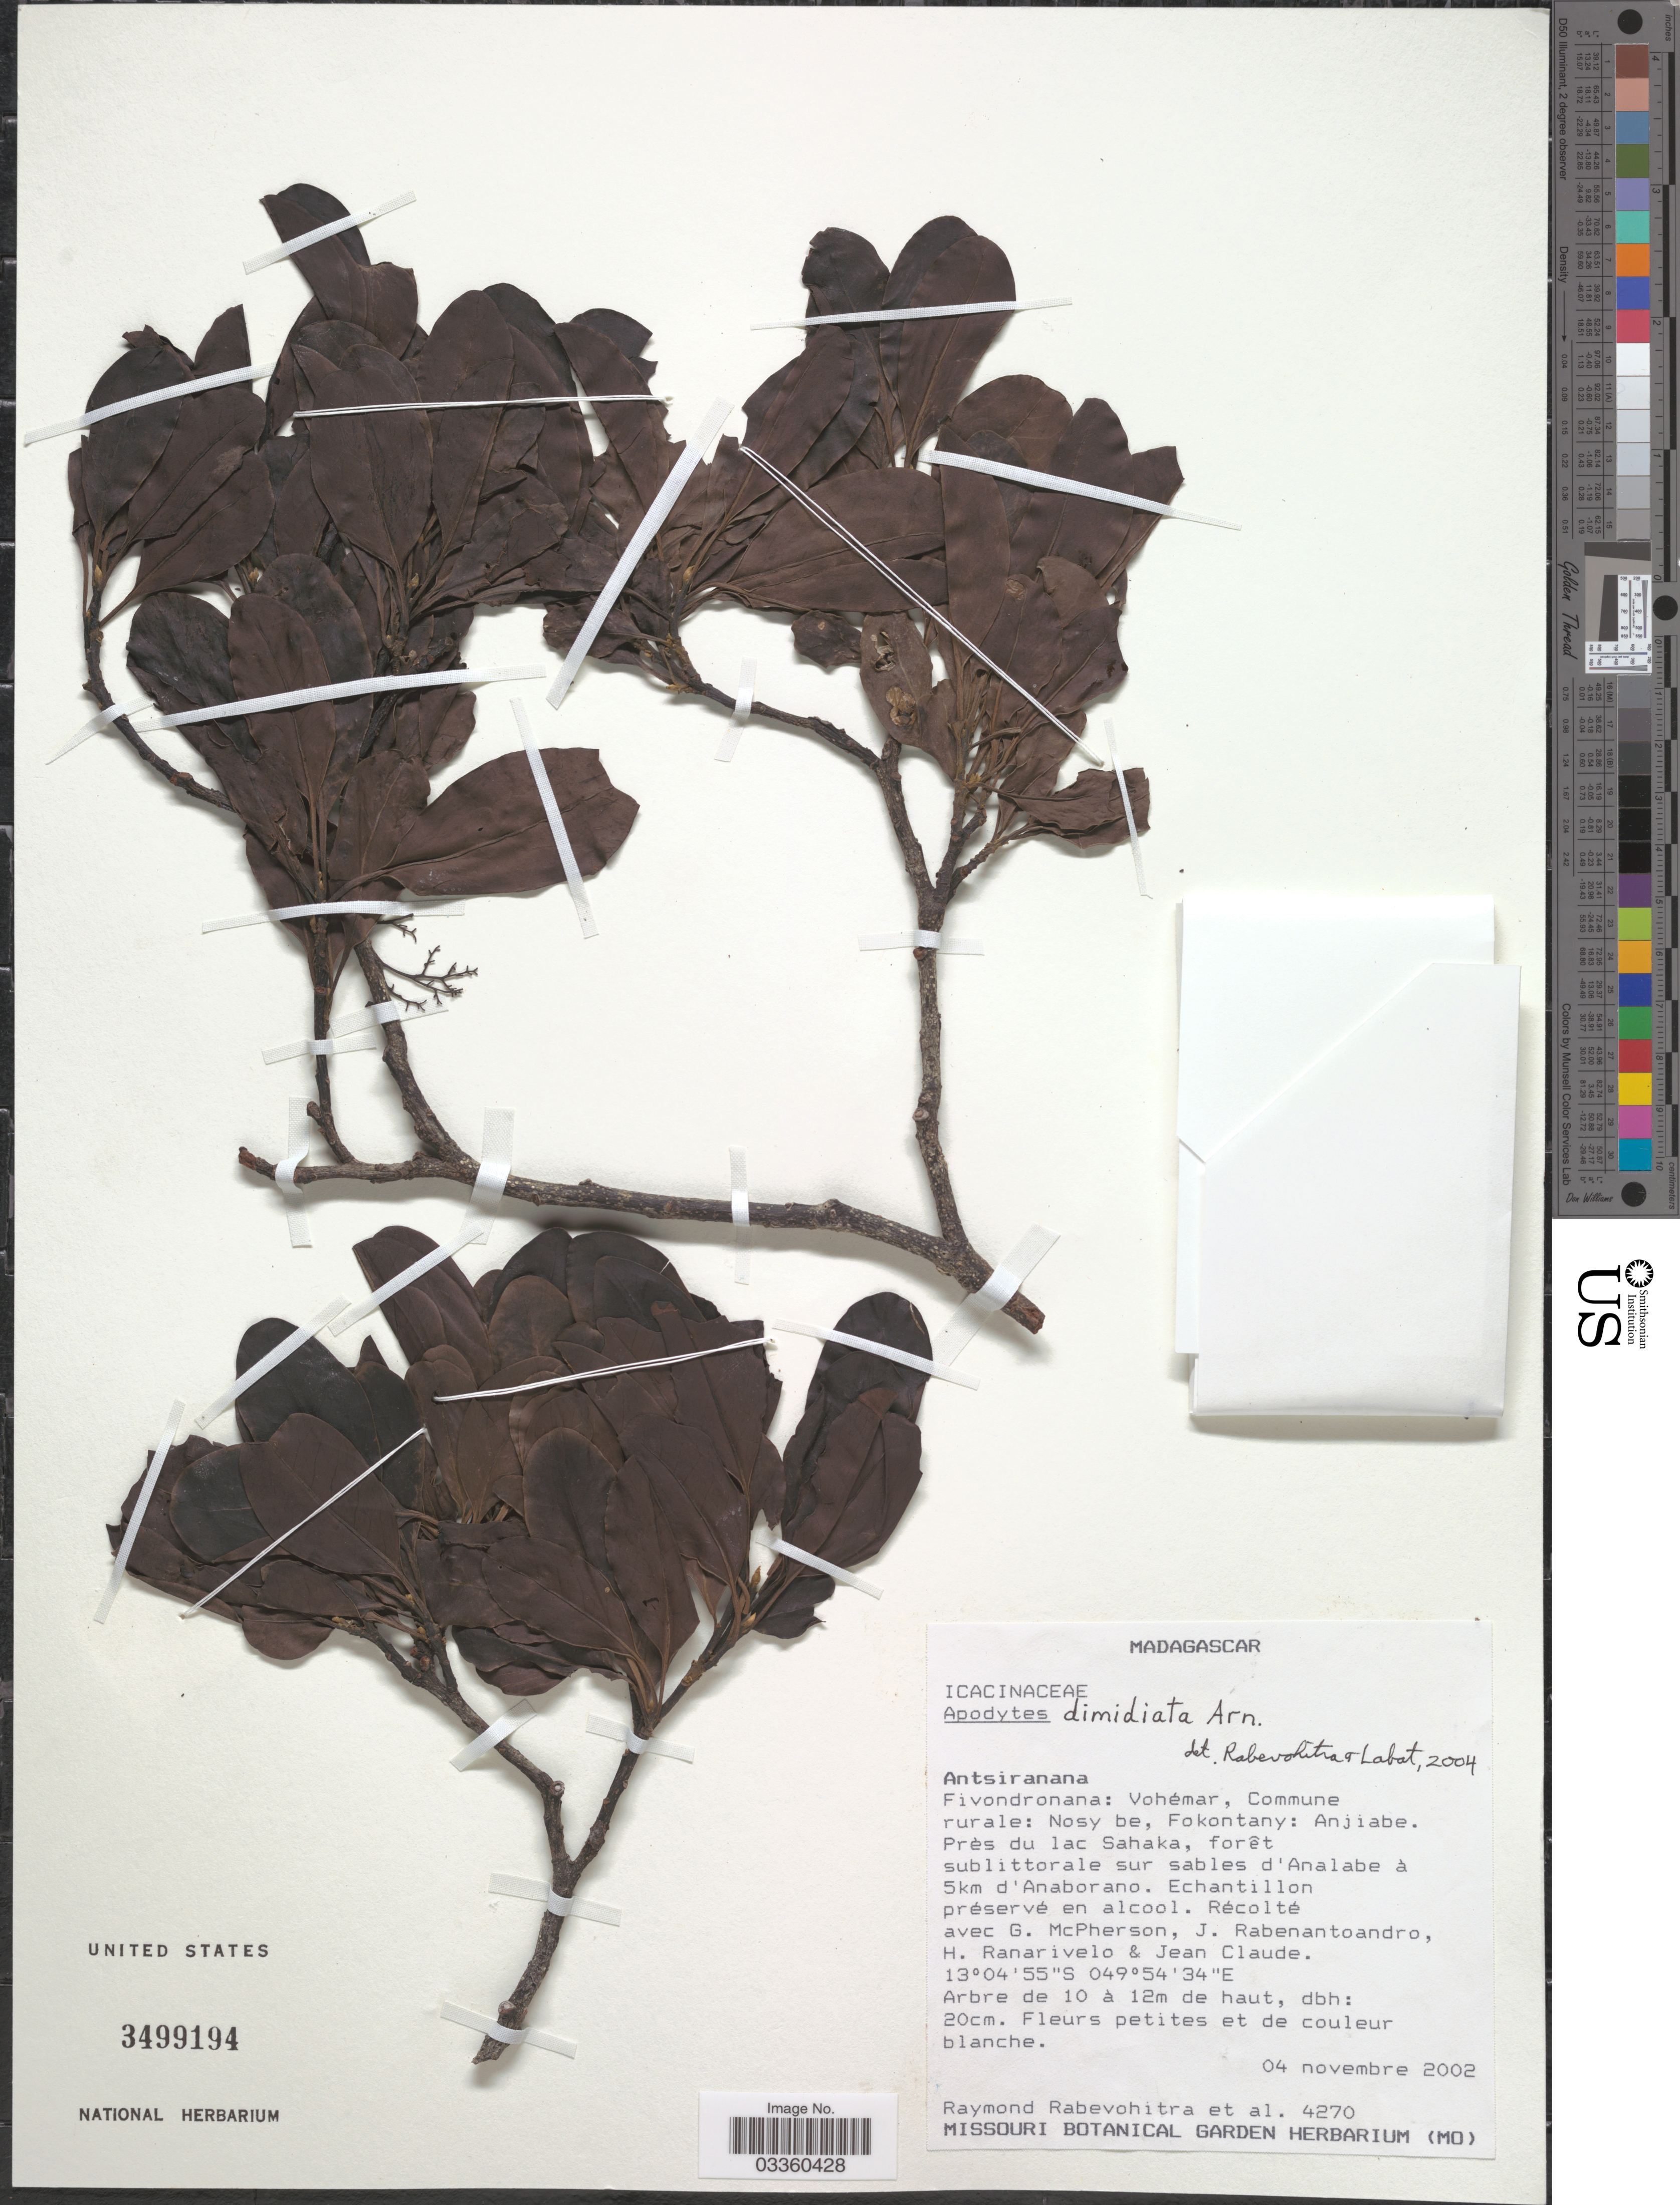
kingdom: Plantae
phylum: Tracheophyta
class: Magnoliopsida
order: Metteniusales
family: Metteniusaceae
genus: Apodytes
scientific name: Apodytes dimidiata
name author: E. Mey. ex Arn.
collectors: R. Razakamalala, G. McPherson, J. Rabenantoandro, H. Ranarivelo & J. Claude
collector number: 4270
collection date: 2002-11-04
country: Madagascar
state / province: Sava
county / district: Vohémar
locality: Fivondronana: Vohémar, Commune rurale: Nosy be, Fokontany: Anjiabe. Près du lac Sahaka, forêt sublittorale sur sables d'Analabe à 5km d'Anaborano. [INTERPRETTED: Nosibe]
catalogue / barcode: US 3499194